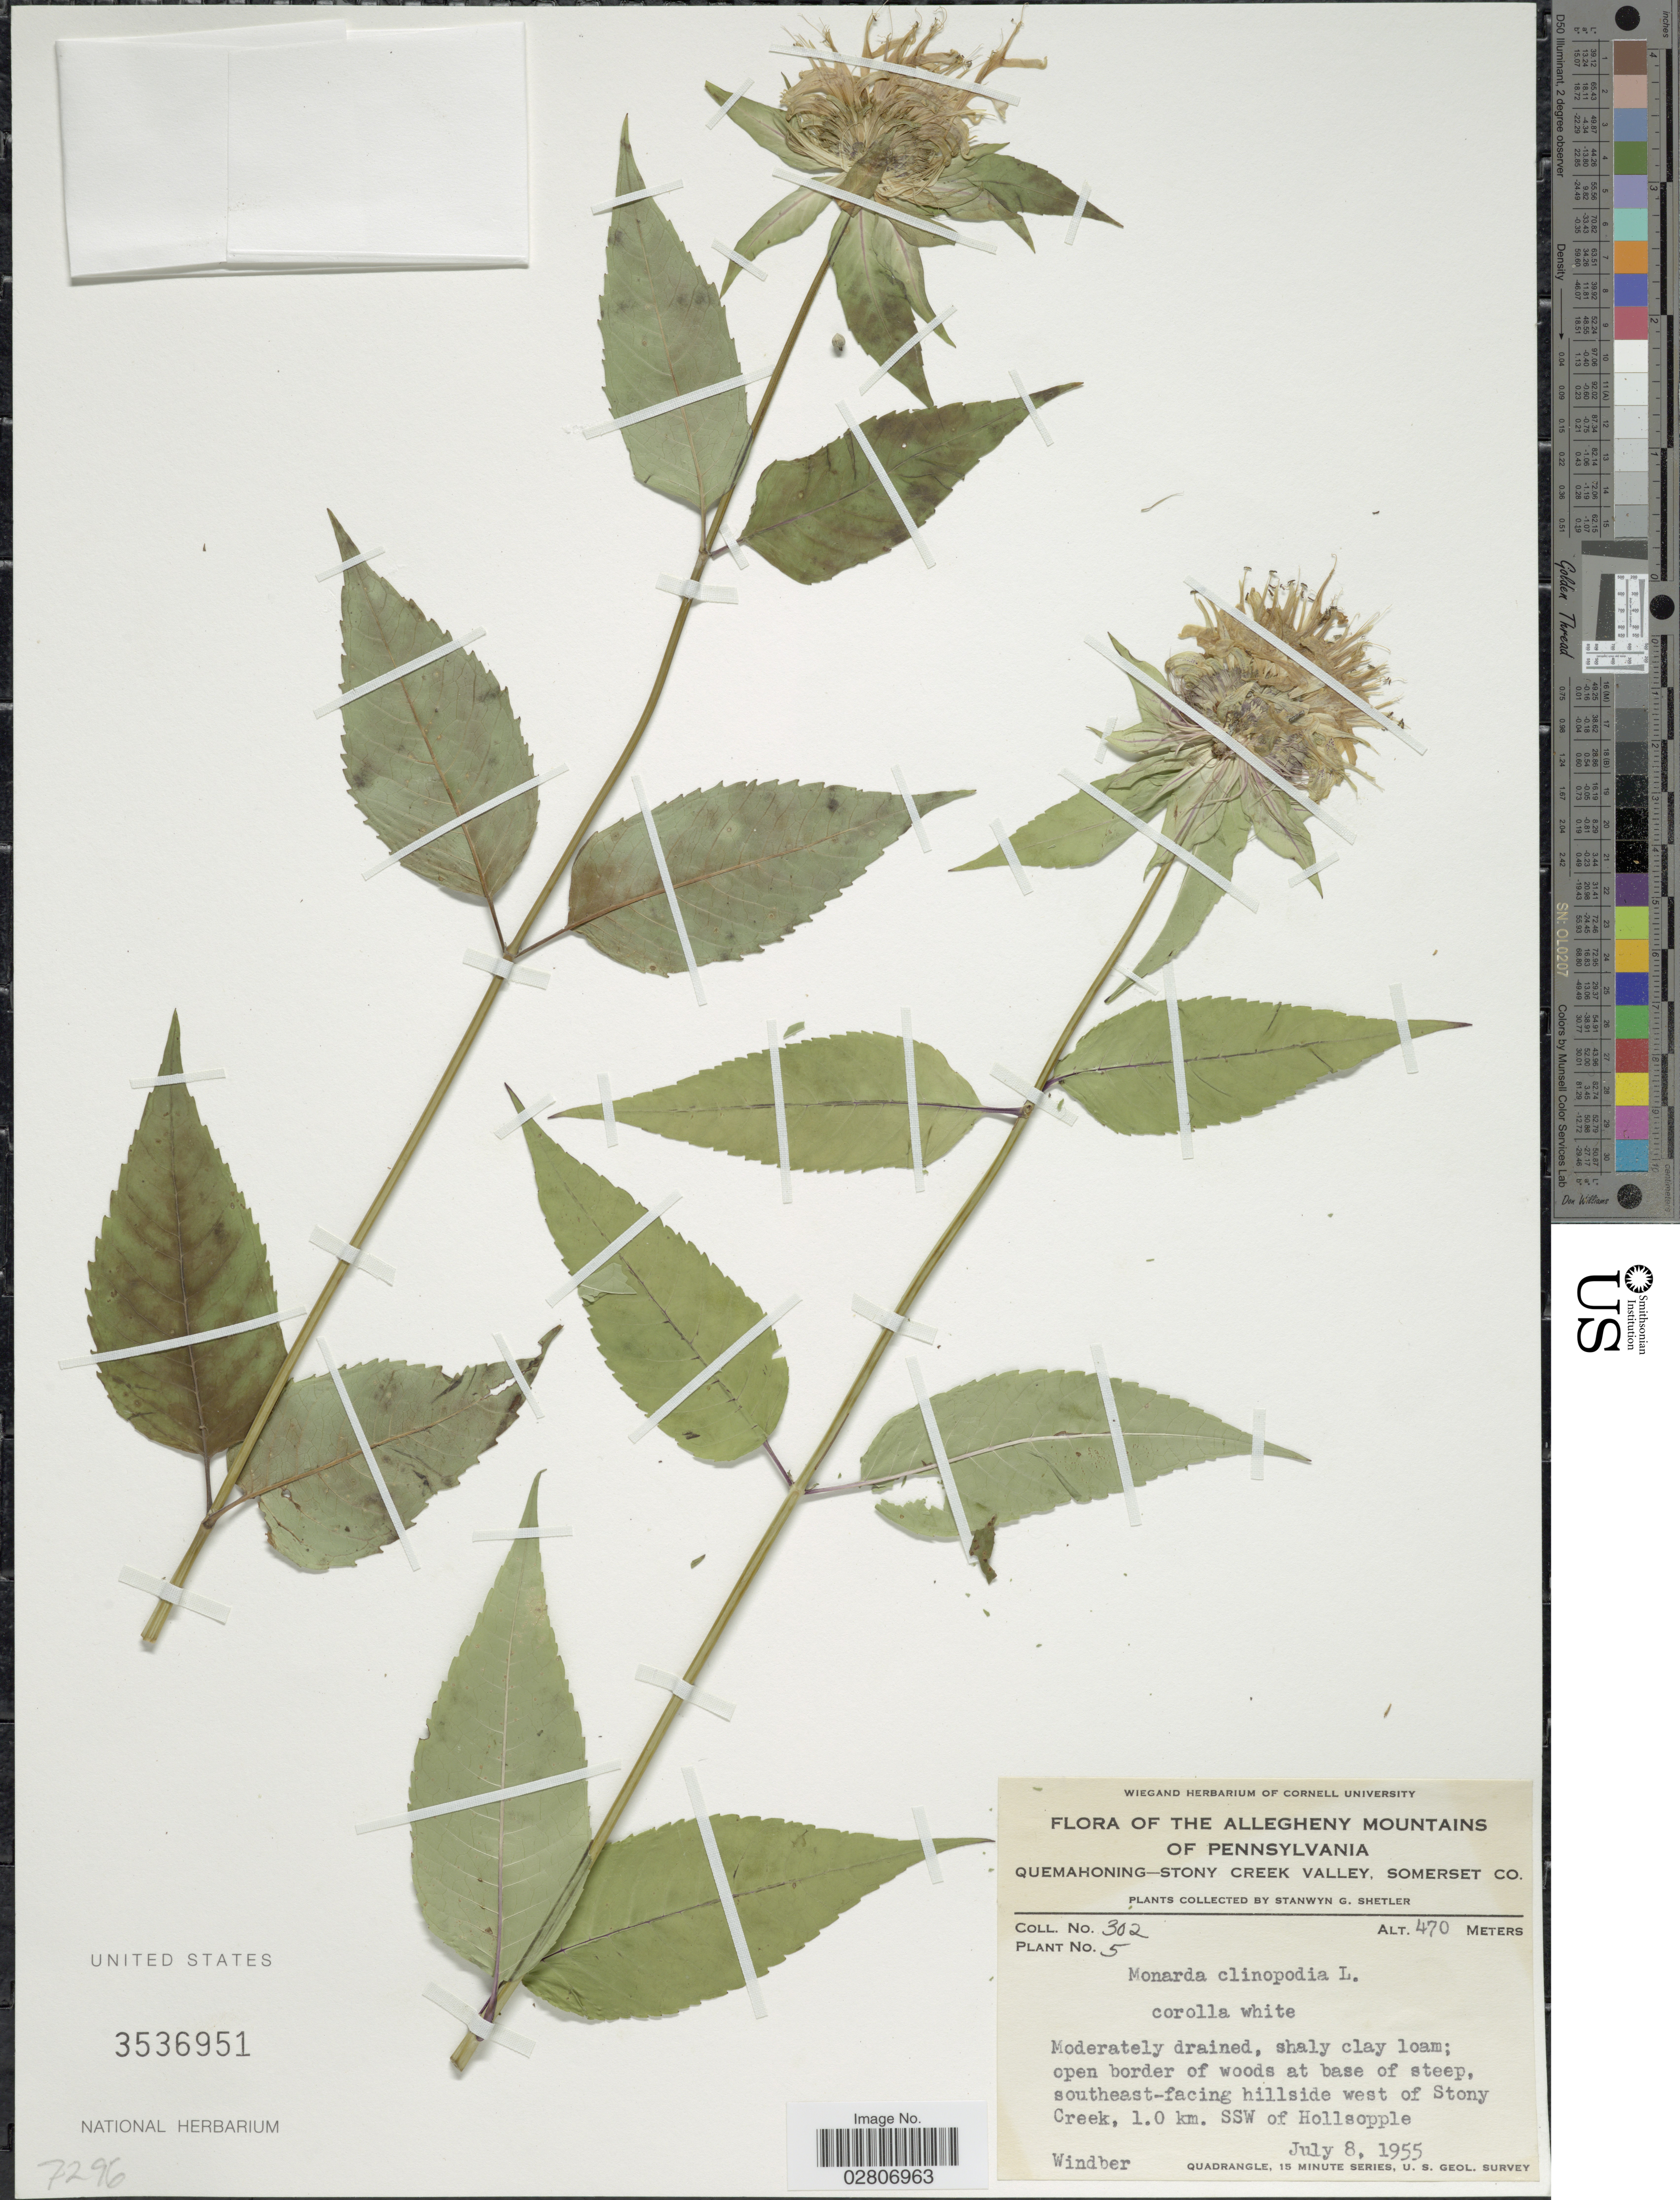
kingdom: Plantae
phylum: Tracheophyta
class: Magnoliopsida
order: Lamiales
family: Lamiaceae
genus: Monarda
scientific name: Monarda clinopodia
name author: L.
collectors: S. Shetler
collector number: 302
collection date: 1955-07-08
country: United States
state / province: Pennsylvania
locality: Allgeheny Mountains of Pennsylvania. Quemahoning-Stony Creek Valley, Somerset Co., southeast-facing hillside west of Stony Creek, 1.0 km. SSW of Hollsopple. Windber.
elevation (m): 470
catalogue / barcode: US 3536951